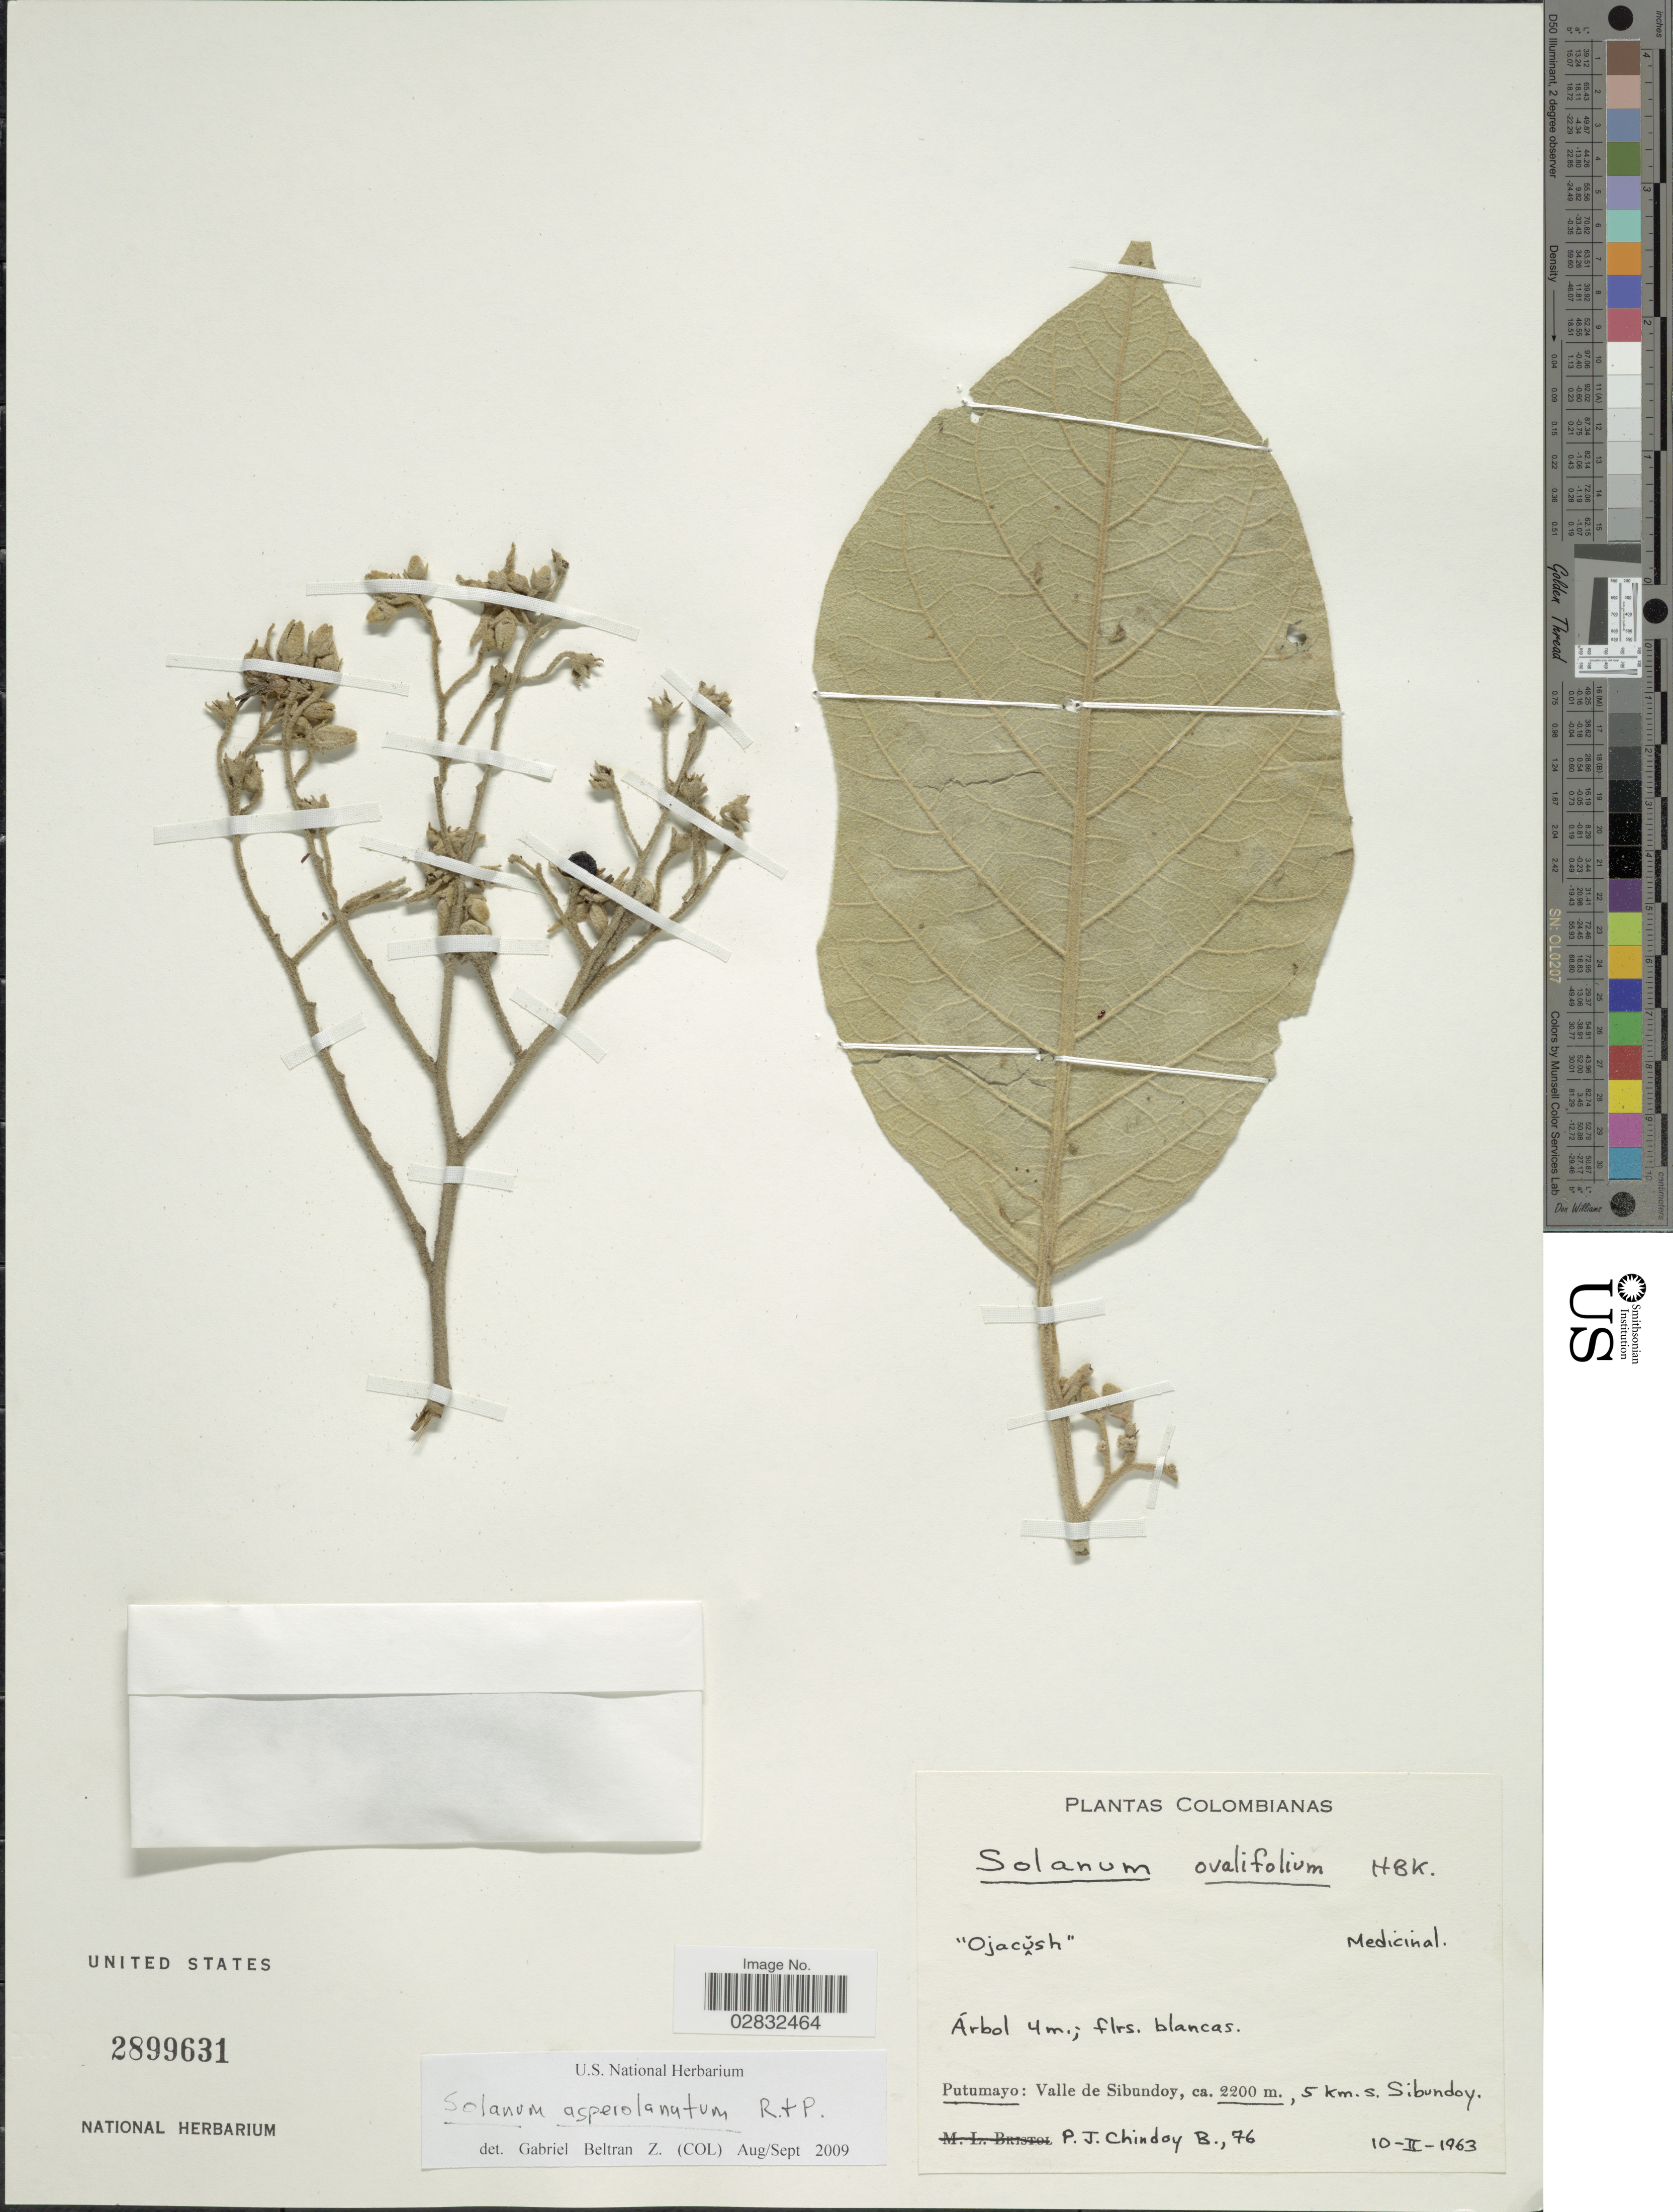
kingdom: Plantae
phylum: Tracheophyta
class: Magnoliopsida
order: Solanales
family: Solanaceae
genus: Solanum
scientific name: Solanum asperolatum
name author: Ruiz & Pav.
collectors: P. Chindoy B.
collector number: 76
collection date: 1963-02-10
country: Colombia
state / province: Putumayo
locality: Valle de Sibundoy, 5 km. s. Sibundoy.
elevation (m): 2200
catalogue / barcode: US 2899631